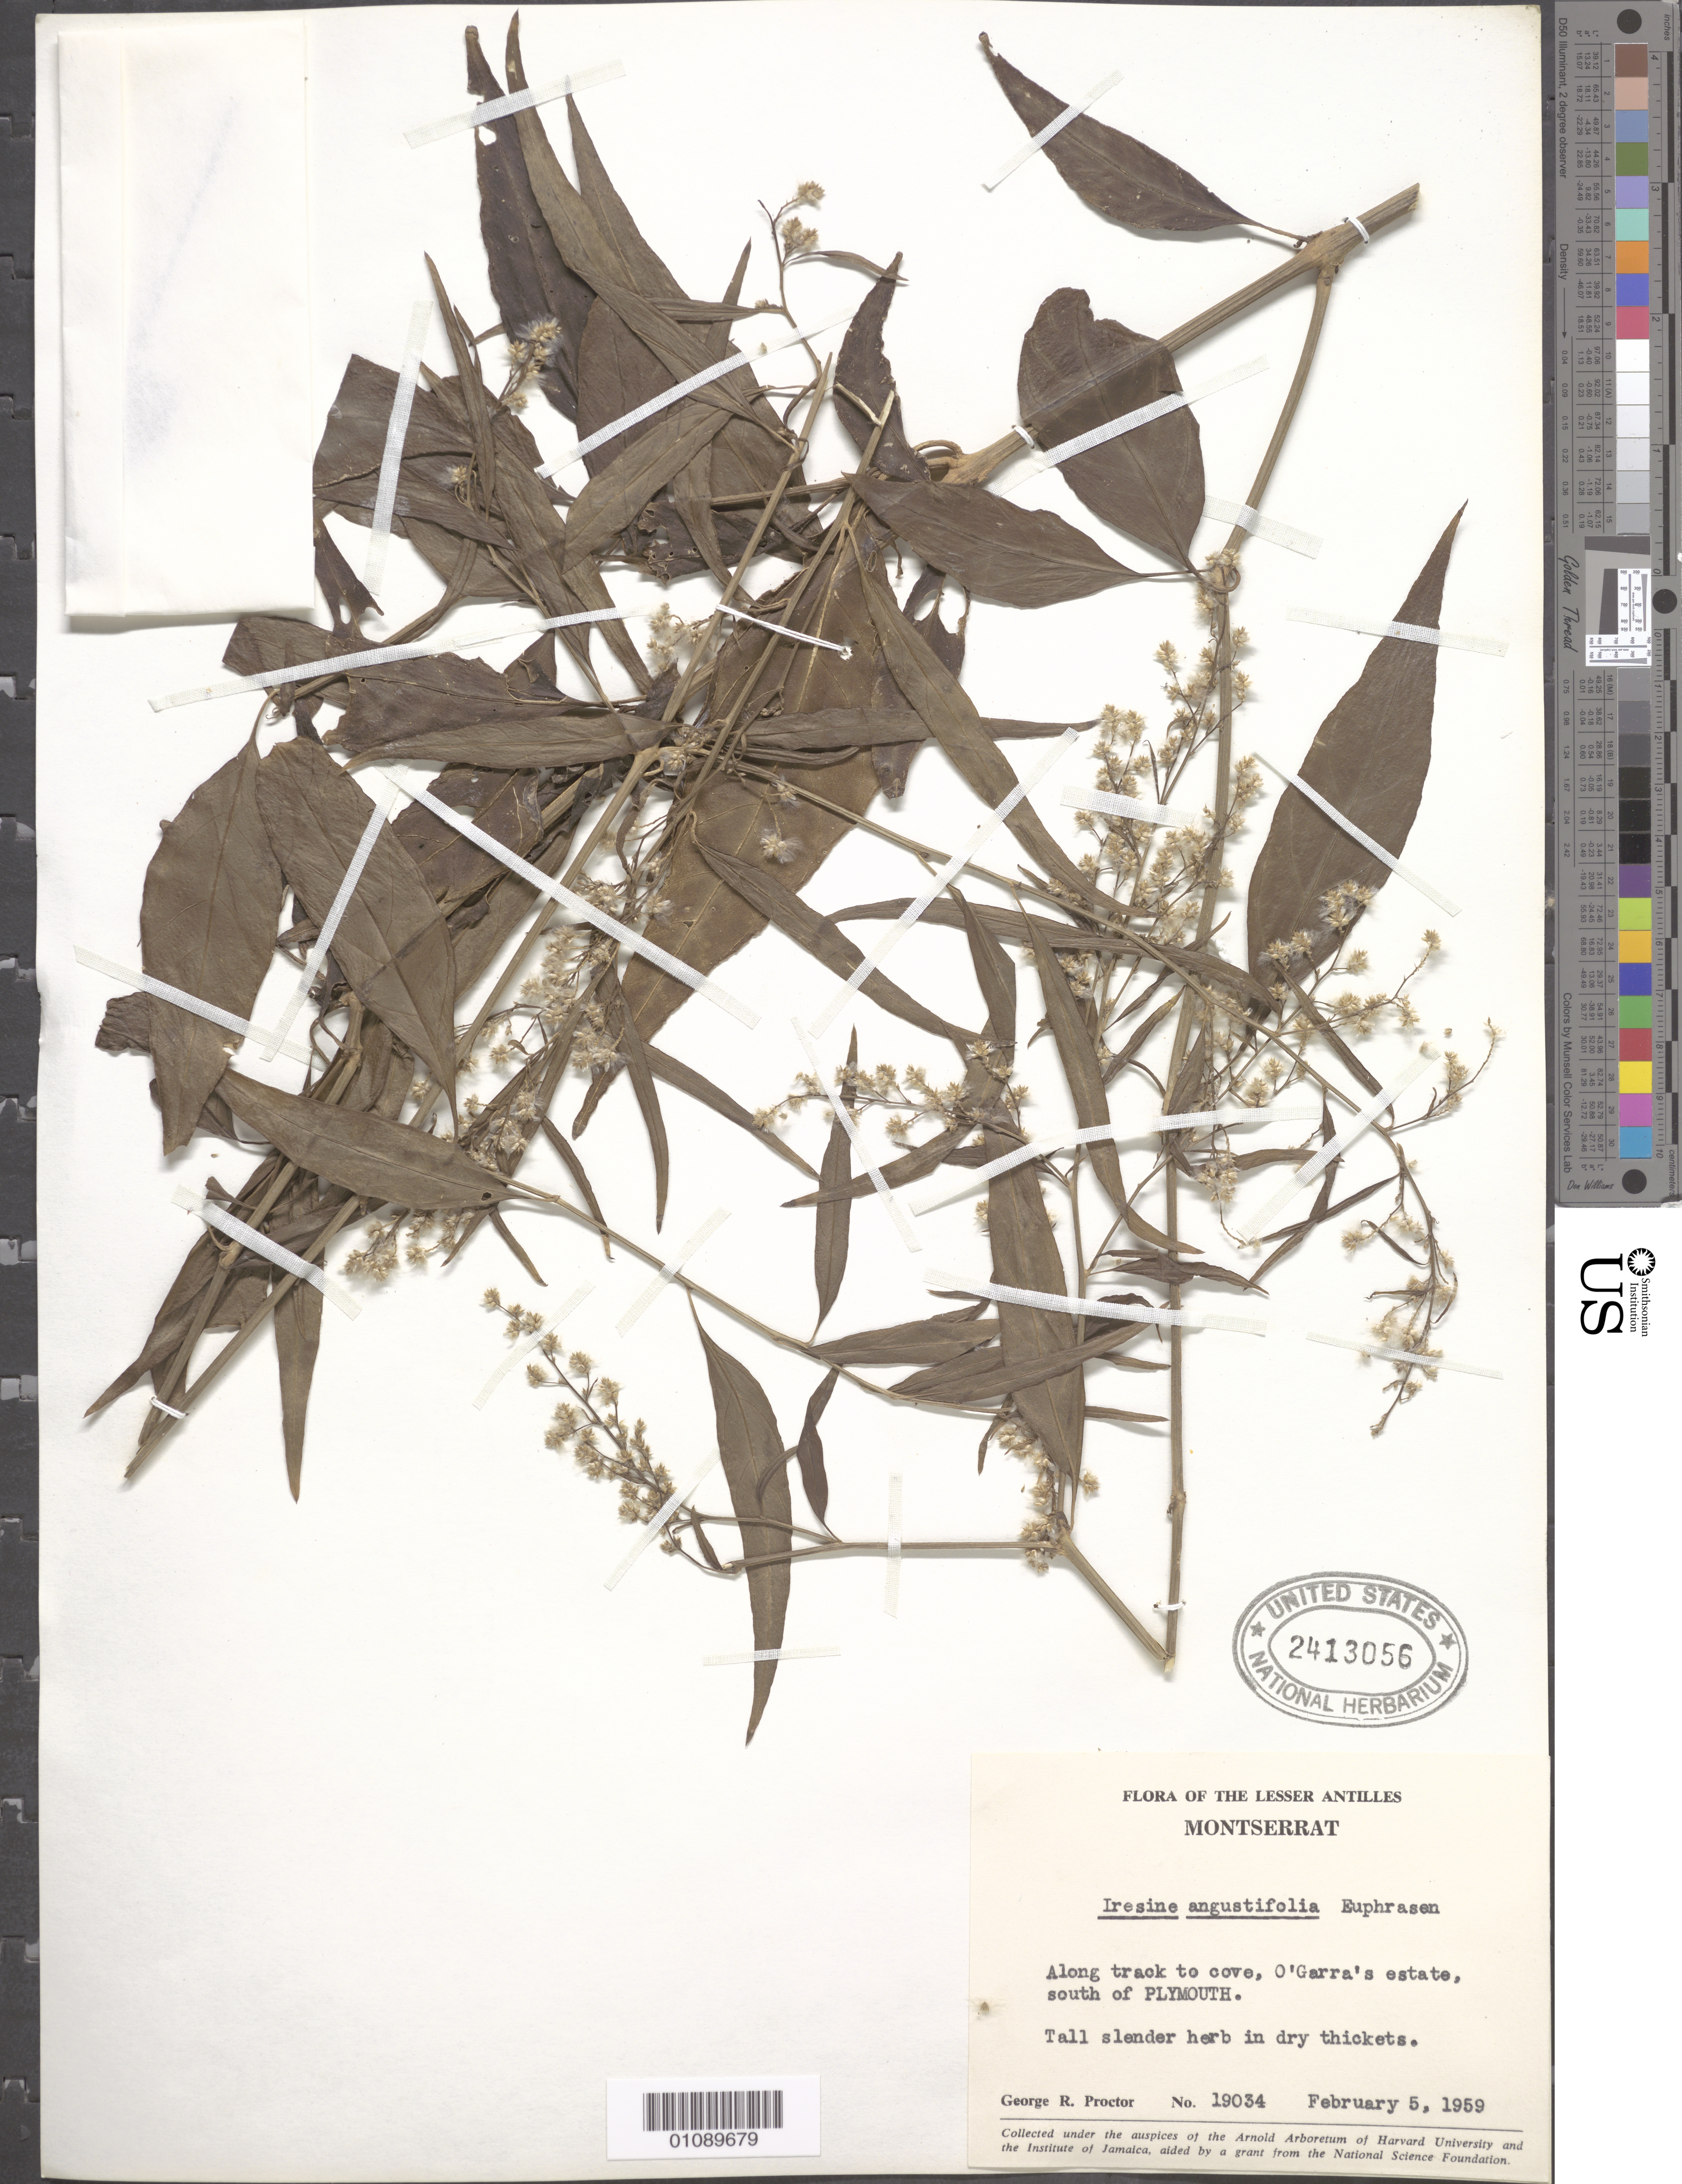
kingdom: Plantae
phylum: Tracheophyta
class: Magnoliopsida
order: Caryophyllales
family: Amaranthaceae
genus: Iresine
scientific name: Iresine angustifolia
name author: Euphrasén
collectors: G. R. Proctor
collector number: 19034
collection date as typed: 05 Feb 1959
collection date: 1959-02-05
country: Montserrat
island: Montserrat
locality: S of Plymouth, along track to cove, O'Garra's estate.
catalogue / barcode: US 2413056